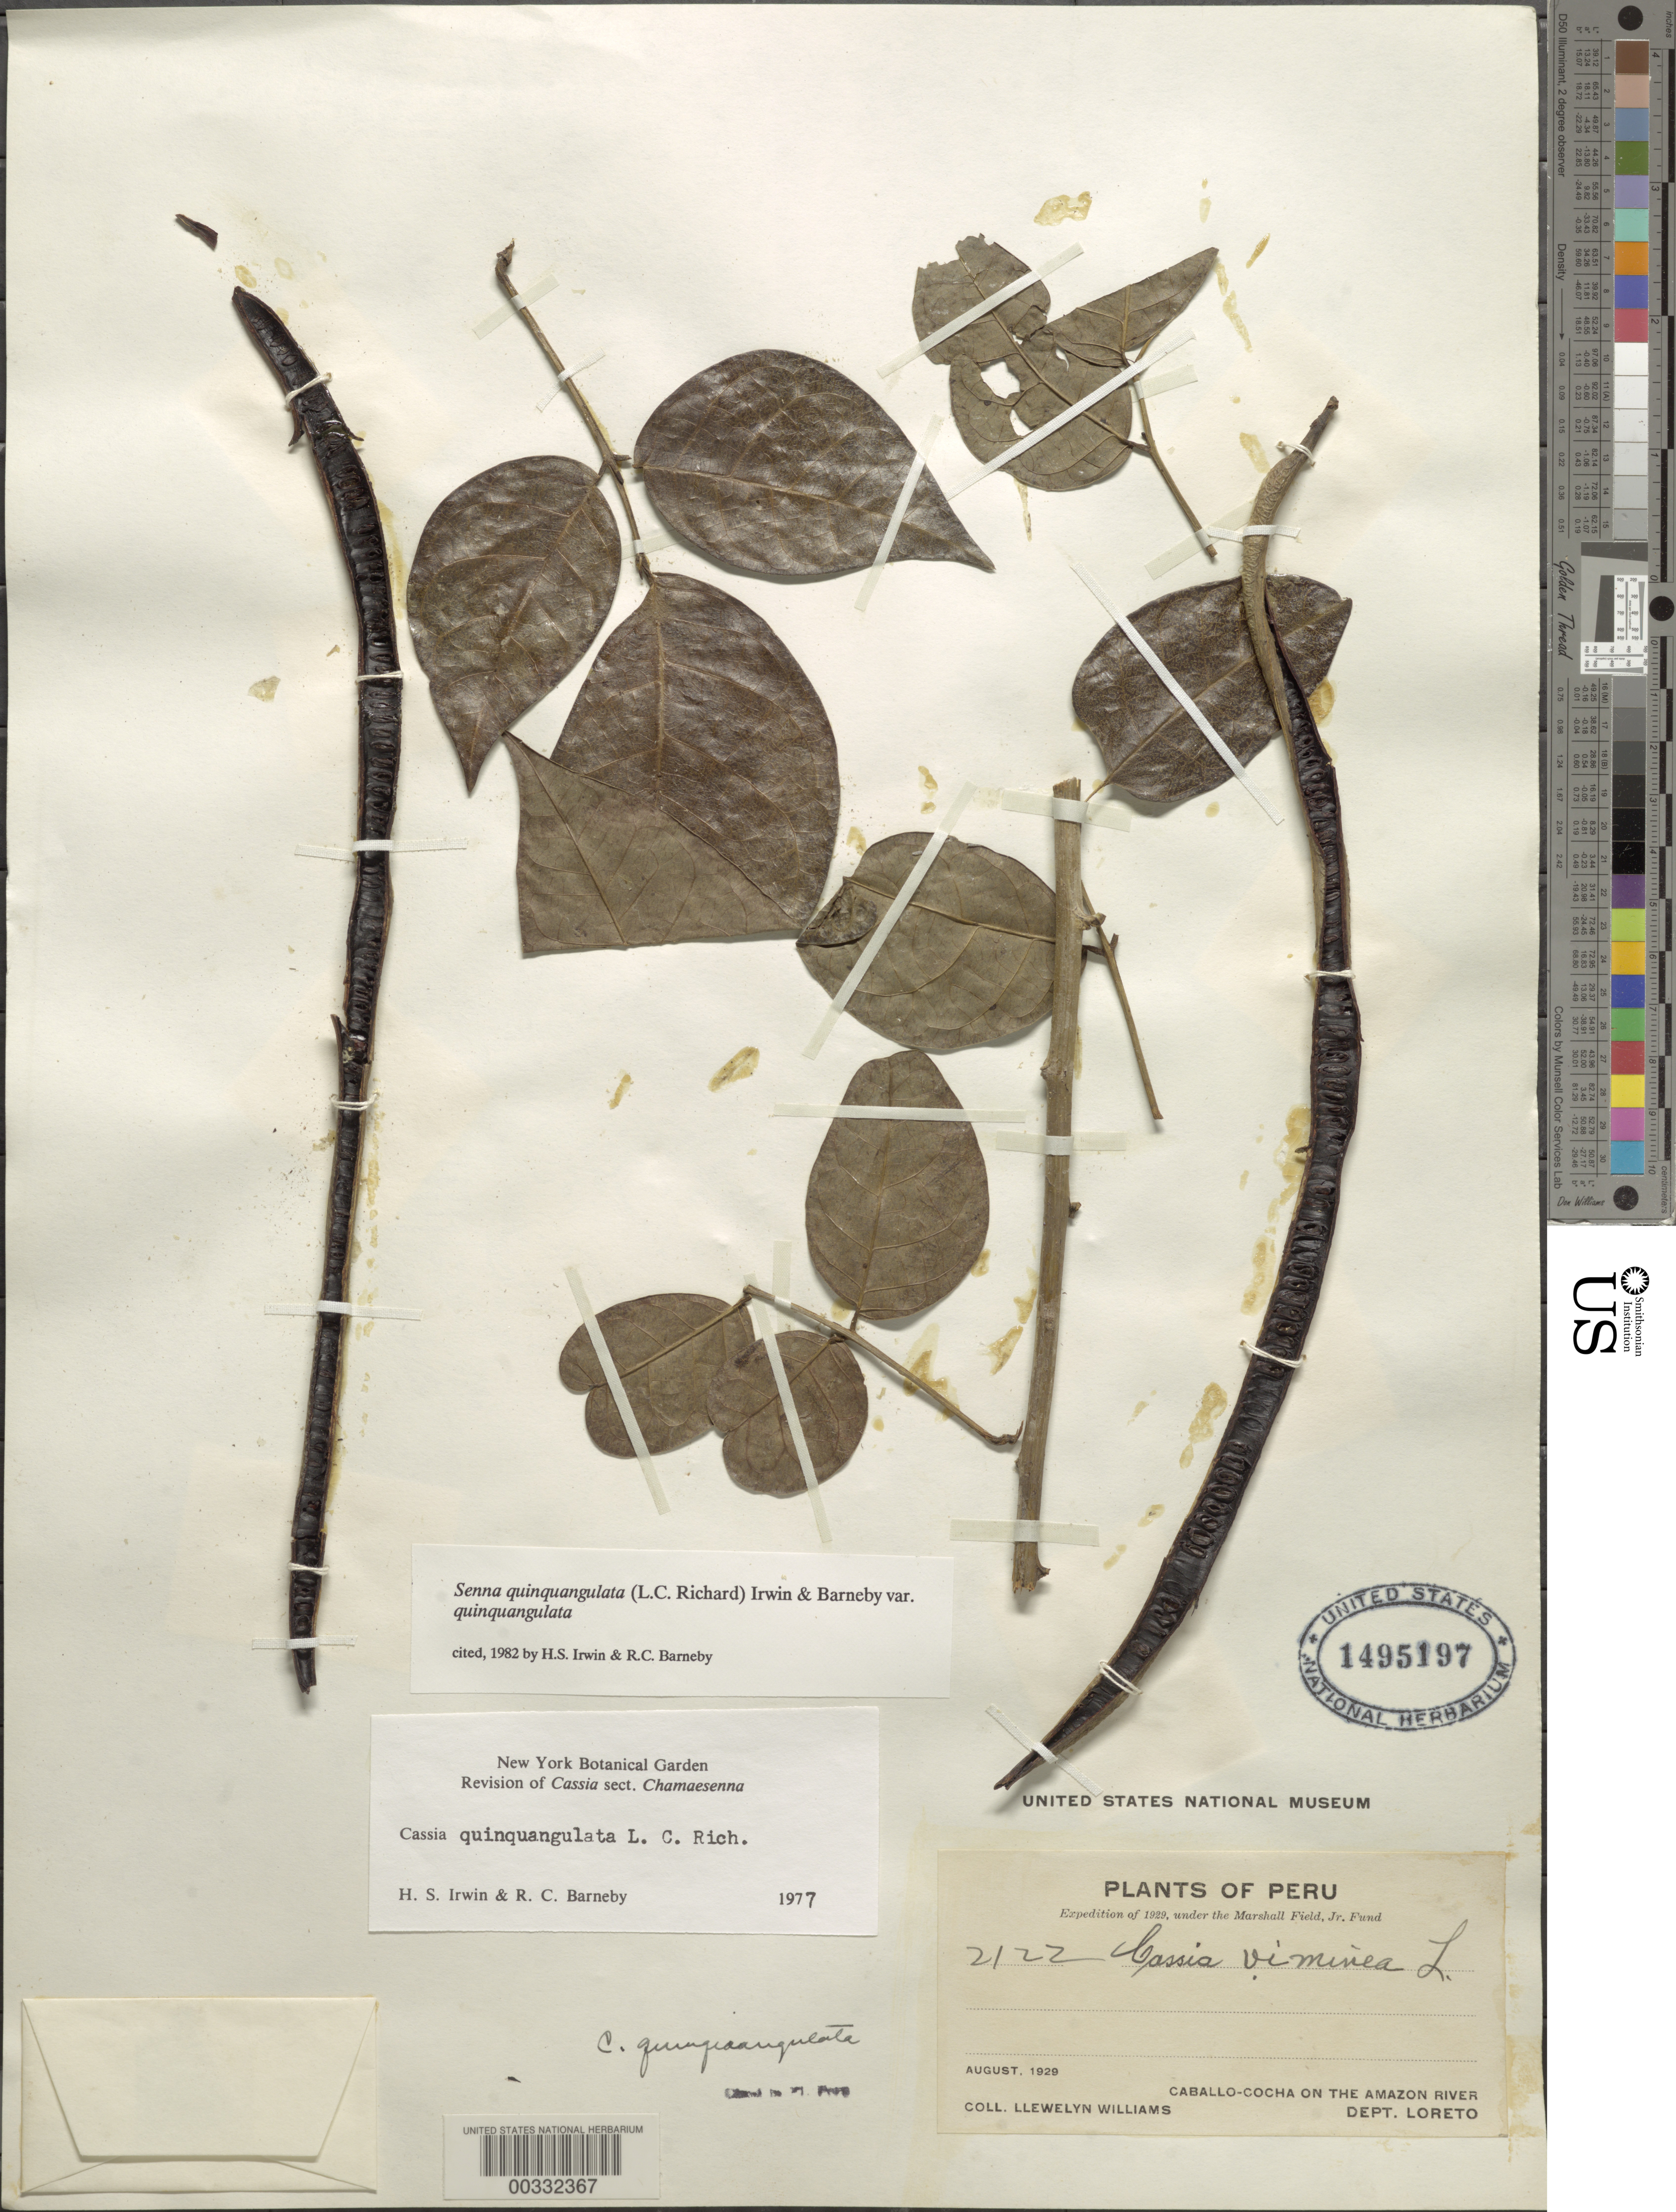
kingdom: Plantae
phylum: Tracheophyta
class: Magnoliopsida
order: Fabales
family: Fabaceae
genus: Senna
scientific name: Senna quinquangulata var. quinquangulata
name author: H.S. Irwin & Barneby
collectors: Ll. Williams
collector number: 2122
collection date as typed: Aug 1929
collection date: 1929-08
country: Peru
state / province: Loreto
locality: Caballo-cocha on the amazon river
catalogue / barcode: US 1495197